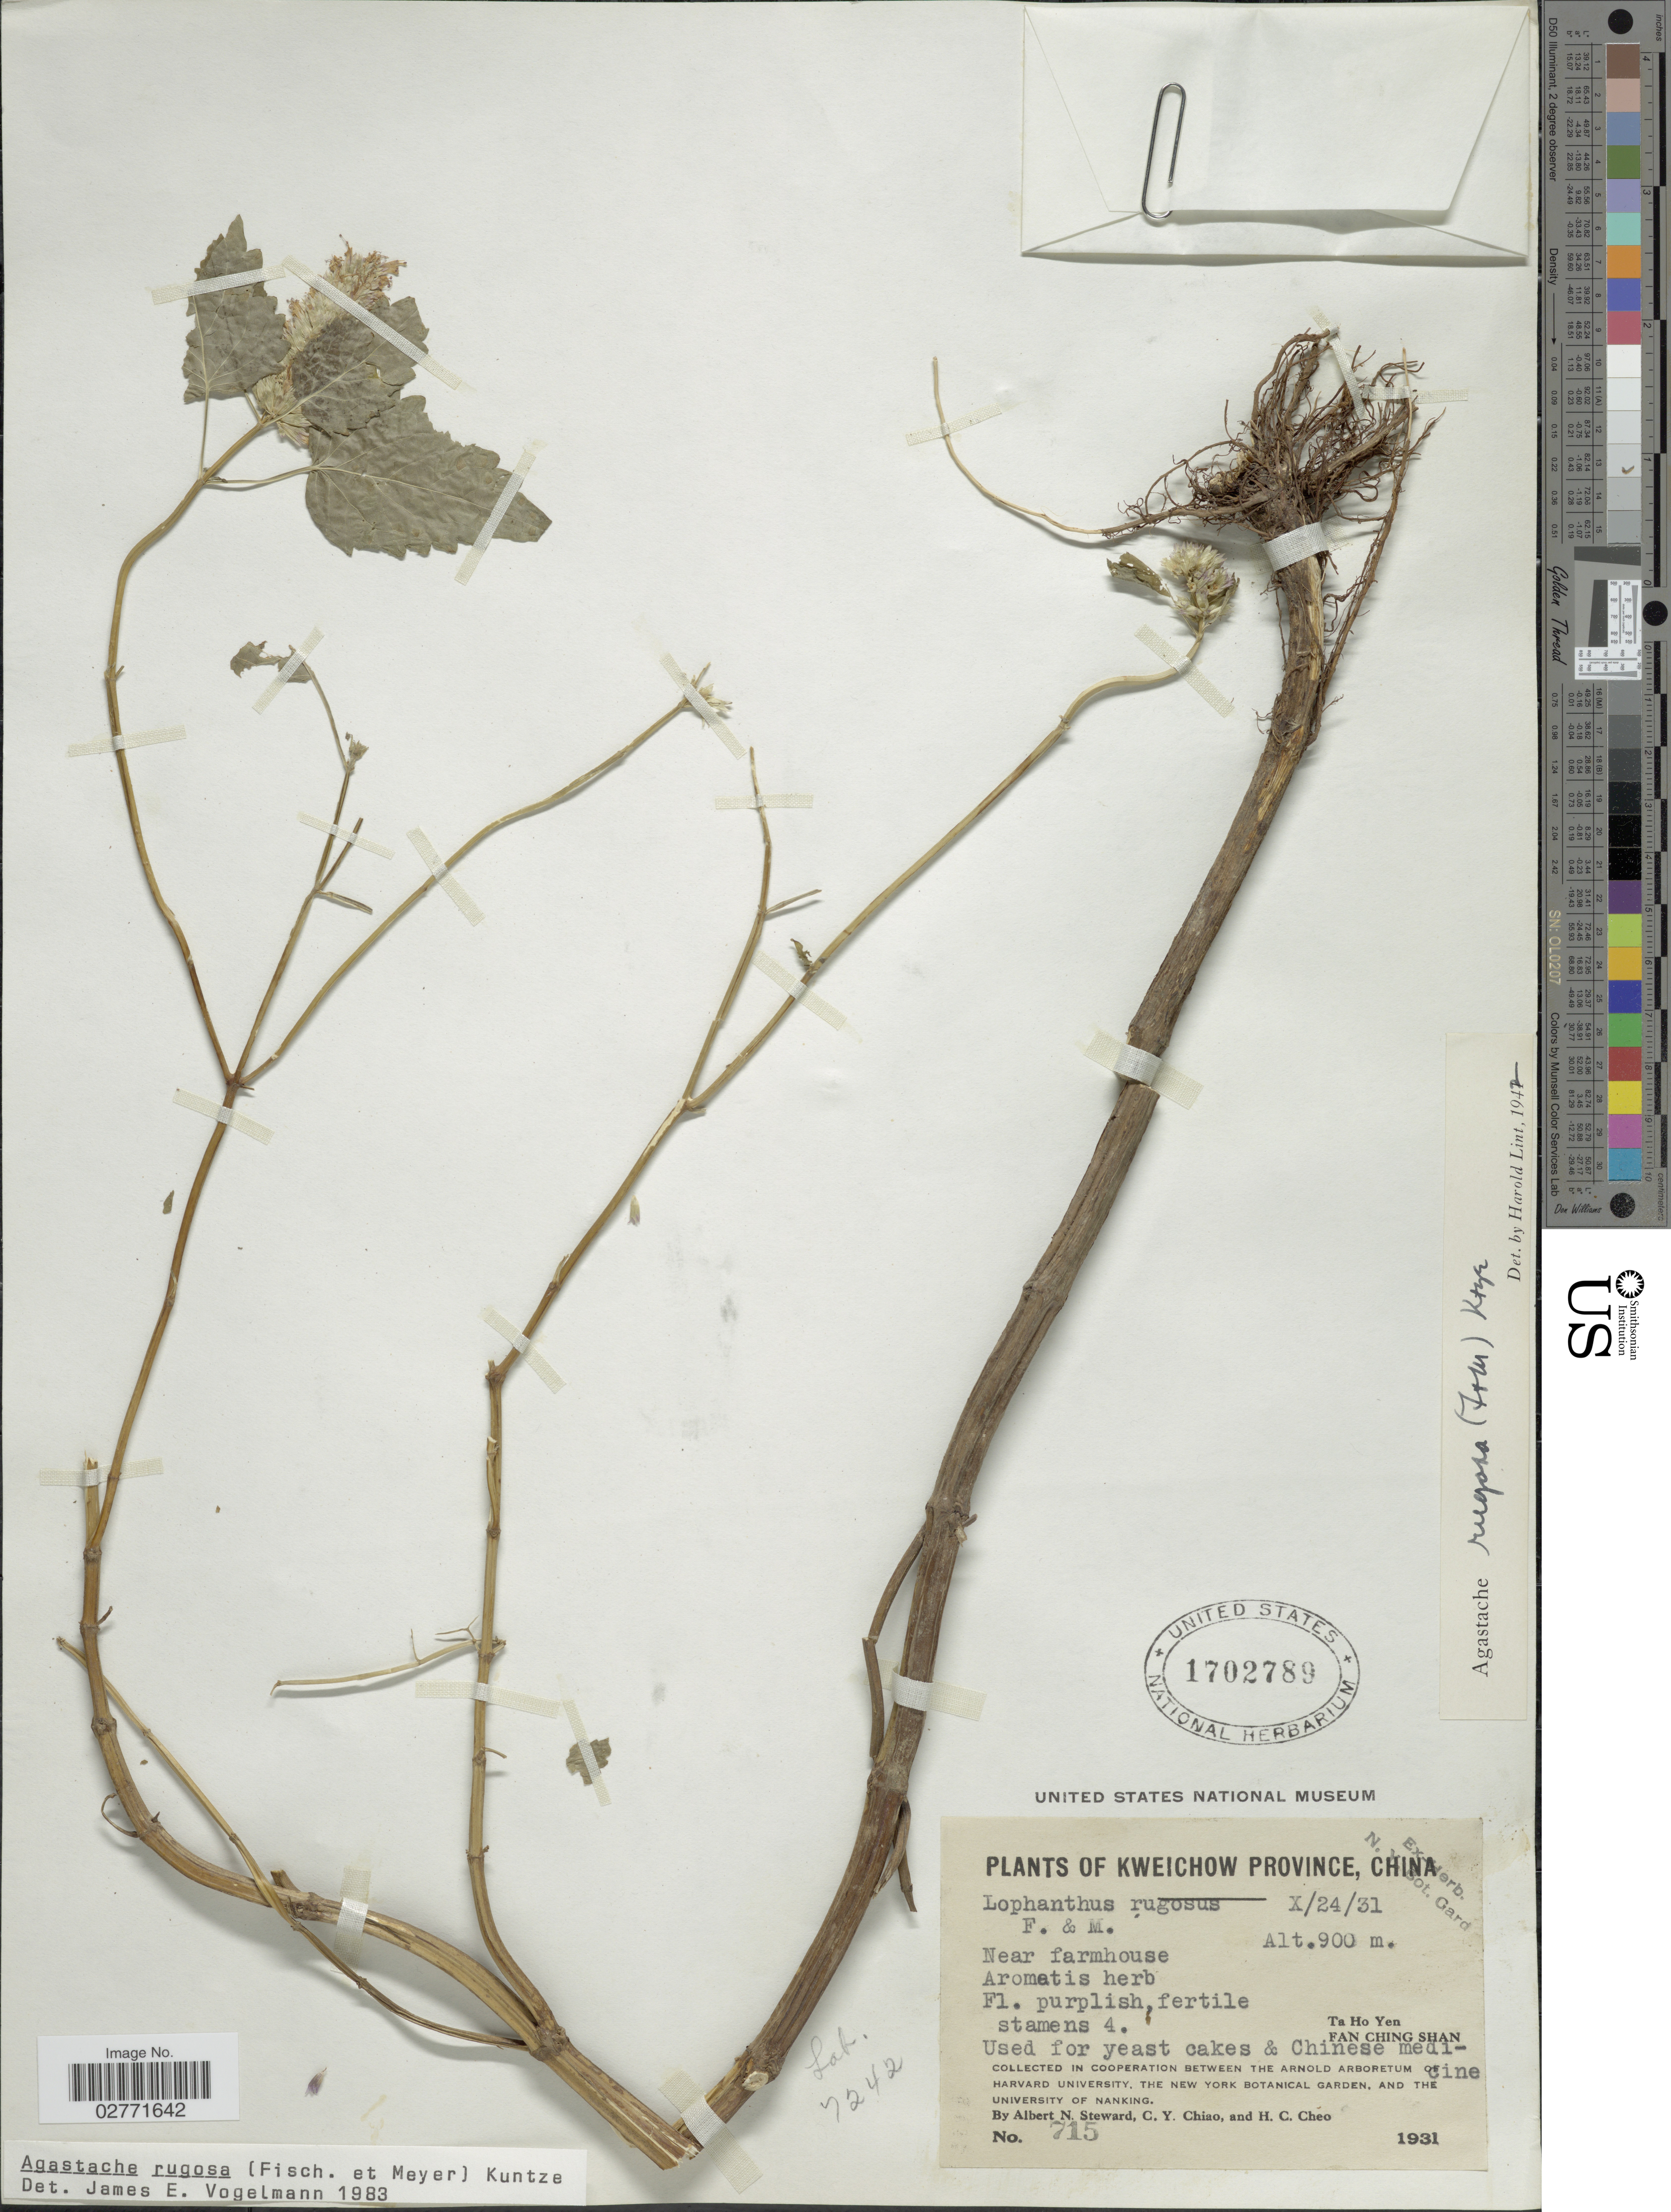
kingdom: Plantae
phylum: Tracheophyta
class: Magnoliopsida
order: Lamiales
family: Lamiaceae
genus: Agastache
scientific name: Agastache rugosa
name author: (Fisch. & C.A. Mey.) Kuntze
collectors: A. N. Steward, C. Y. Chiao & H. Cheo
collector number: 715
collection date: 1931-10-24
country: China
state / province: Guizhou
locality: Kweichow Province, Near farmhouse, Ta Ho Yen, Fan Ching Shan.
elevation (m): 900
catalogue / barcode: US 1702789